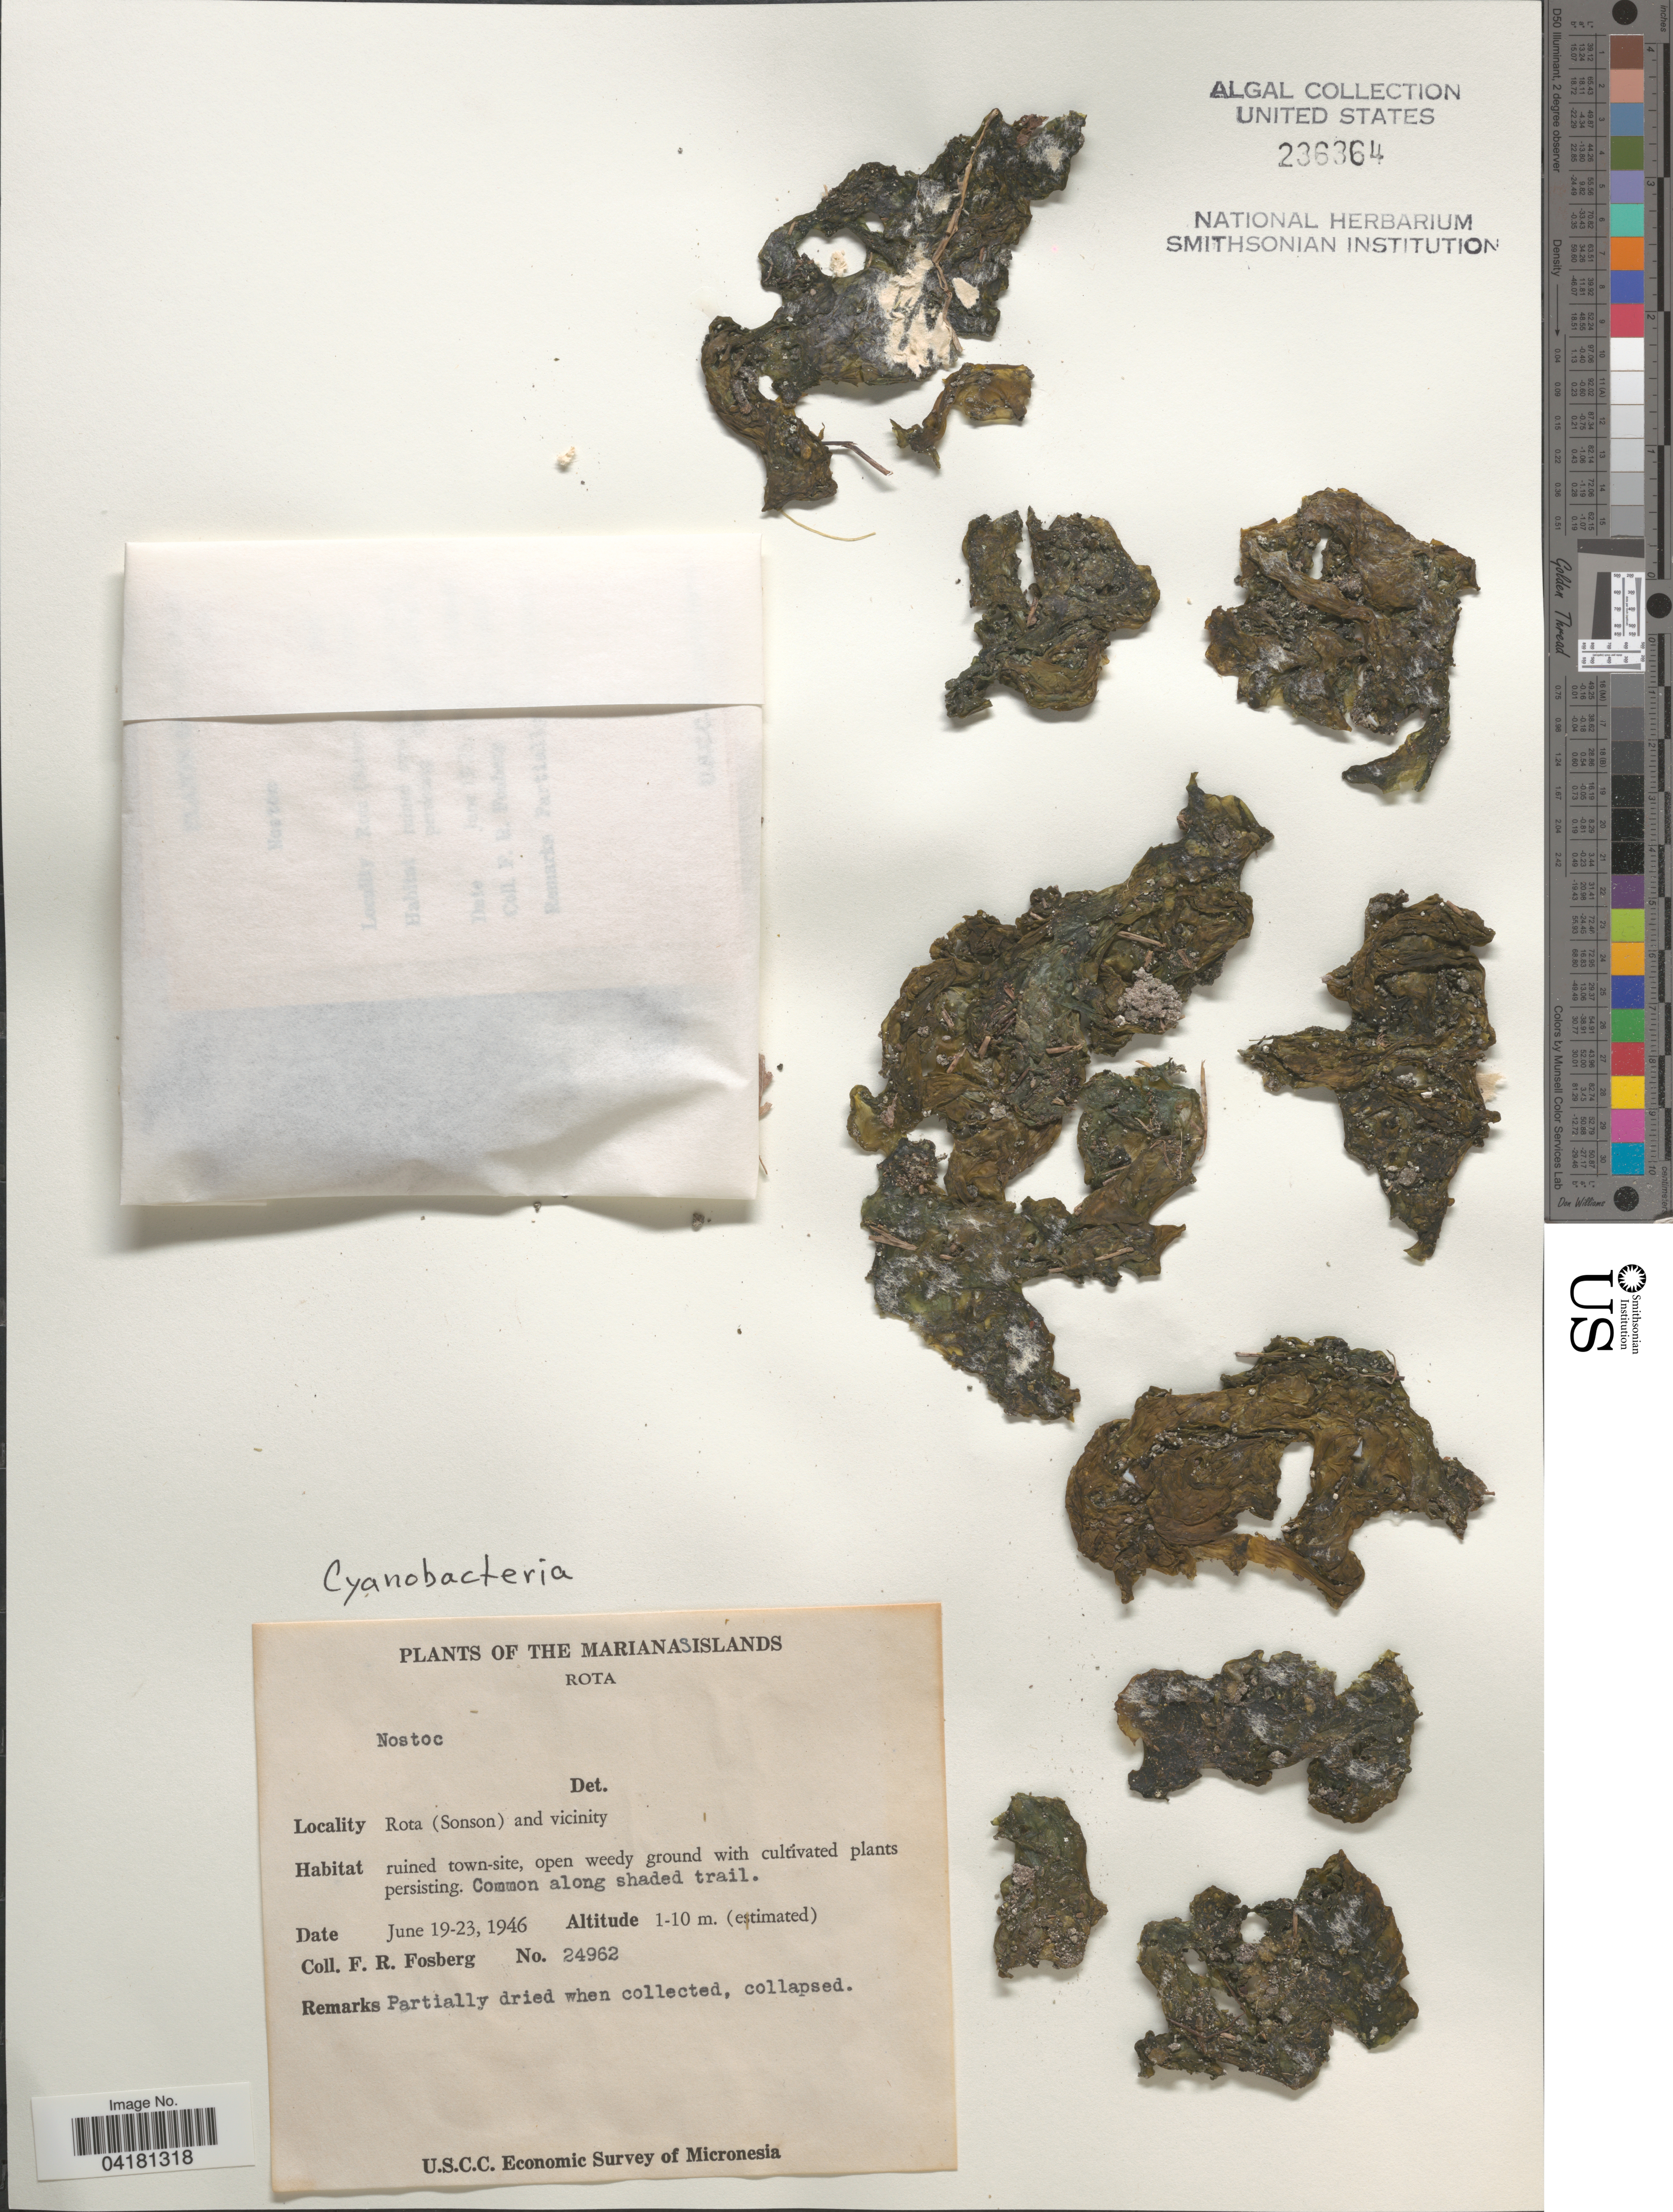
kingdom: Bacteria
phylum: Cyanobacteria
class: Cyanobacteriia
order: Cyanobacteriales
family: Nostocaceae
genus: Nostoc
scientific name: Nostoc sp.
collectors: F. R. Fosberg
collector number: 24962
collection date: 1946-06-19/1946-06-23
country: Northern Mariana Islands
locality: Marianas Islands. Rota. Rota (Sonson) and vicinity. U.S.C.C. Economic Survey of Micronesia.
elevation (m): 1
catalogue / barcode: US 236364